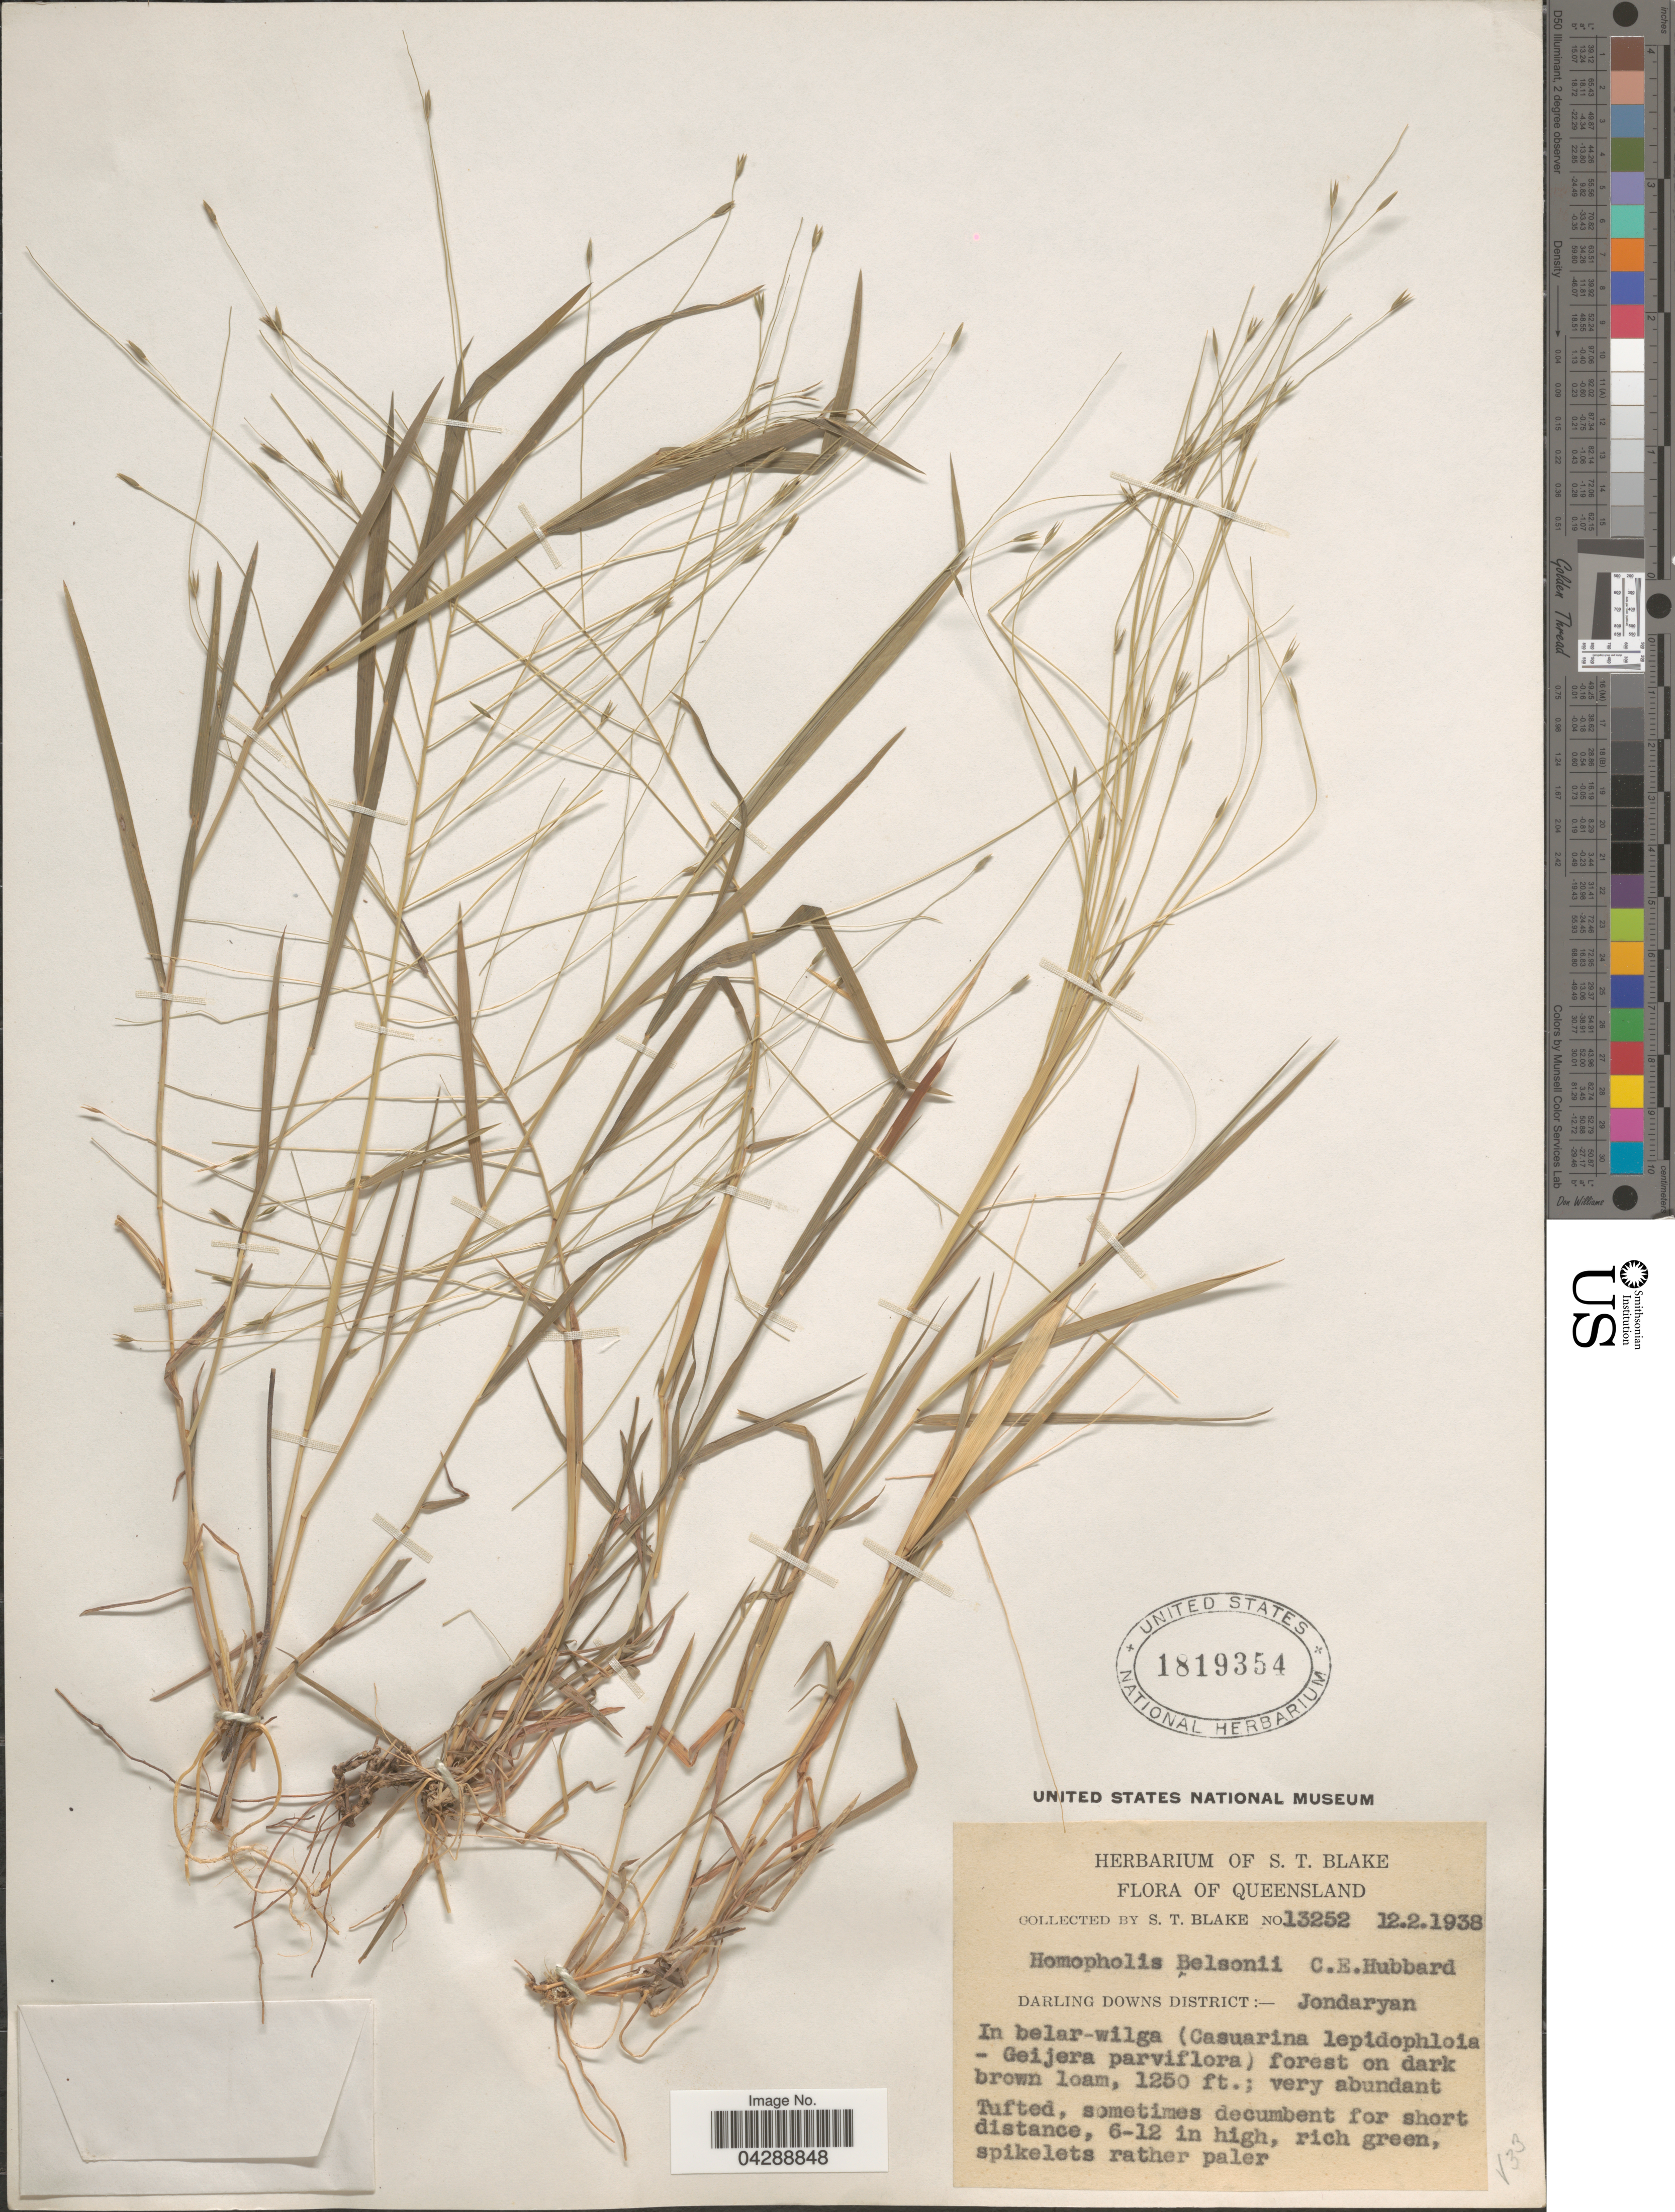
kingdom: Plantae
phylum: Tracheophyta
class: Liliopsida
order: Poales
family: Poaceae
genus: Homopholis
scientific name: Homopholis belsonii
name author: C.E. Hubb.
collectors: S. T. Blake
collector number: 13252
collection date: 1938-02-12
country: Australia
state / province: Queensland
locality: Darling Downs District: Jondaryan. In belar-wilga forest on dark brown loam.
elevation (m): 381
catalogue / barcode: US 1819354